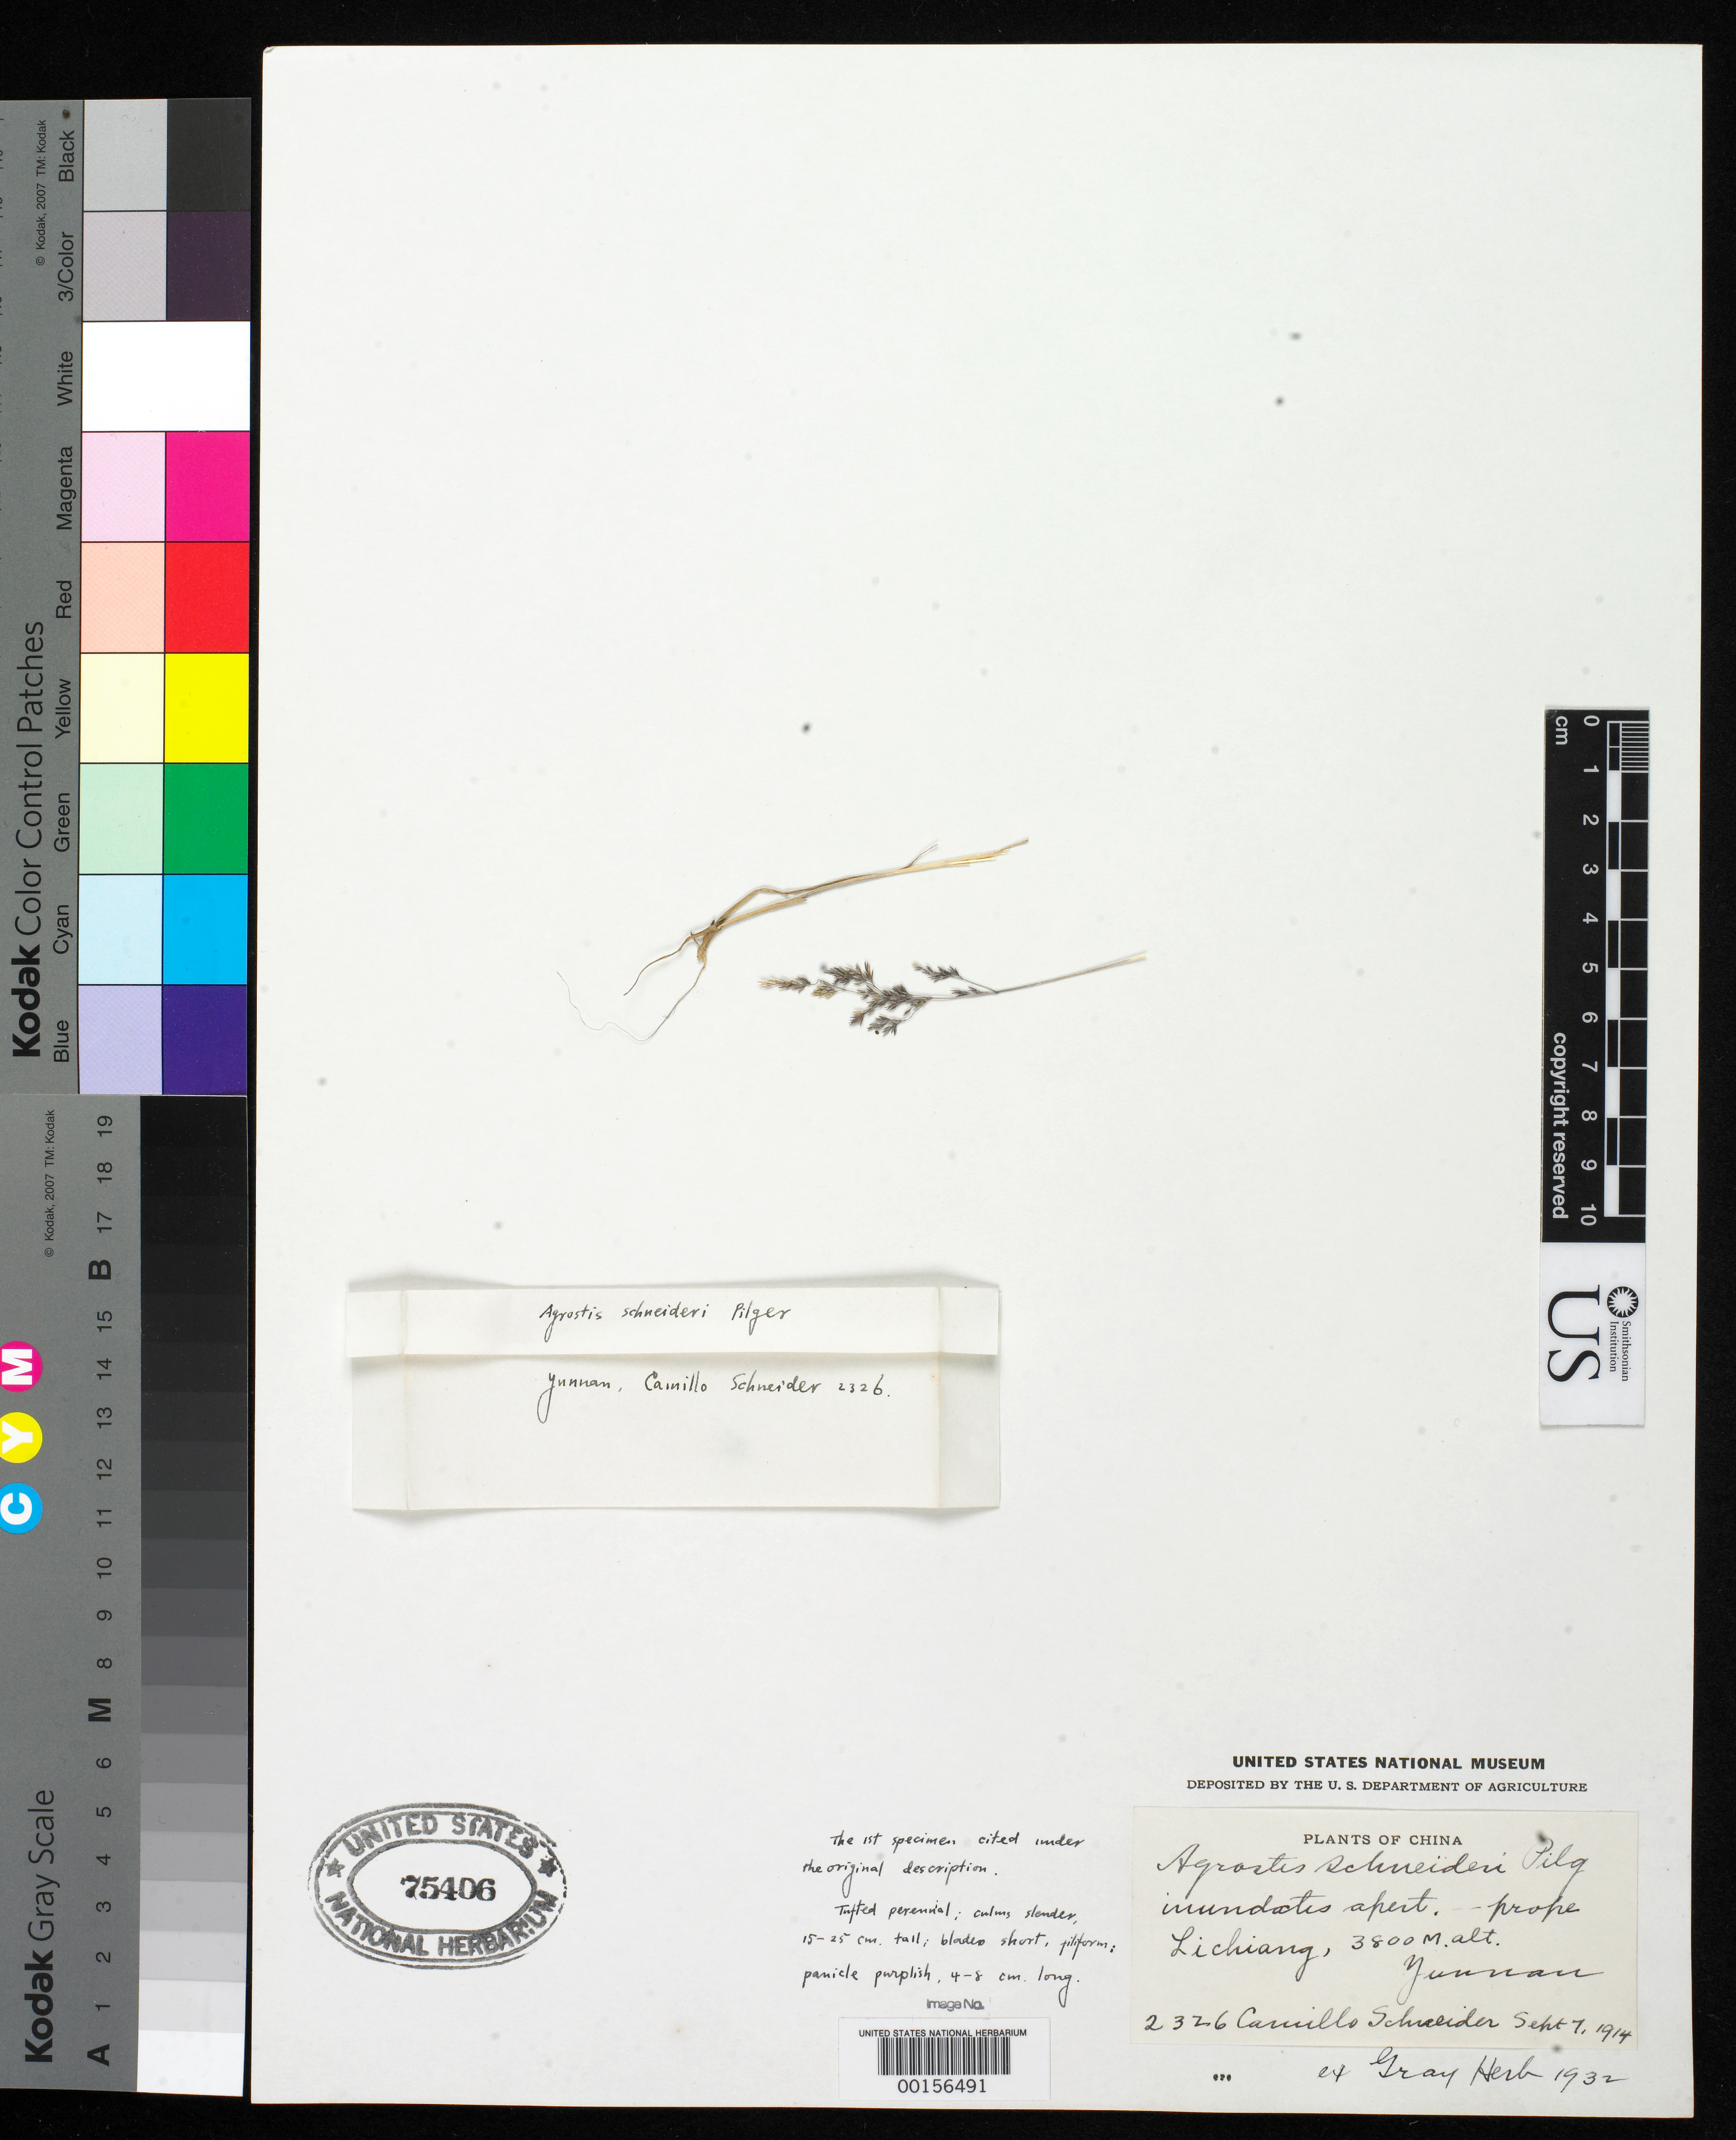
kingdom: Plantae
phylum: Tracheophyta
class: Liliopsida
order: Poales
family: Poaceae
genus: Agrostis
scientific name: Agrostis schneideri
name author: Pilg.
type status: Type Fragment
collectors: C. K. Schneider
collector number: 2326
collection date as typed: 07 --- 1914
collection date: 1914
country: China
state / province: Yunnan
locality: Near Lichiang.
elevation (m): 3800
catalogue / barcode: US 75406